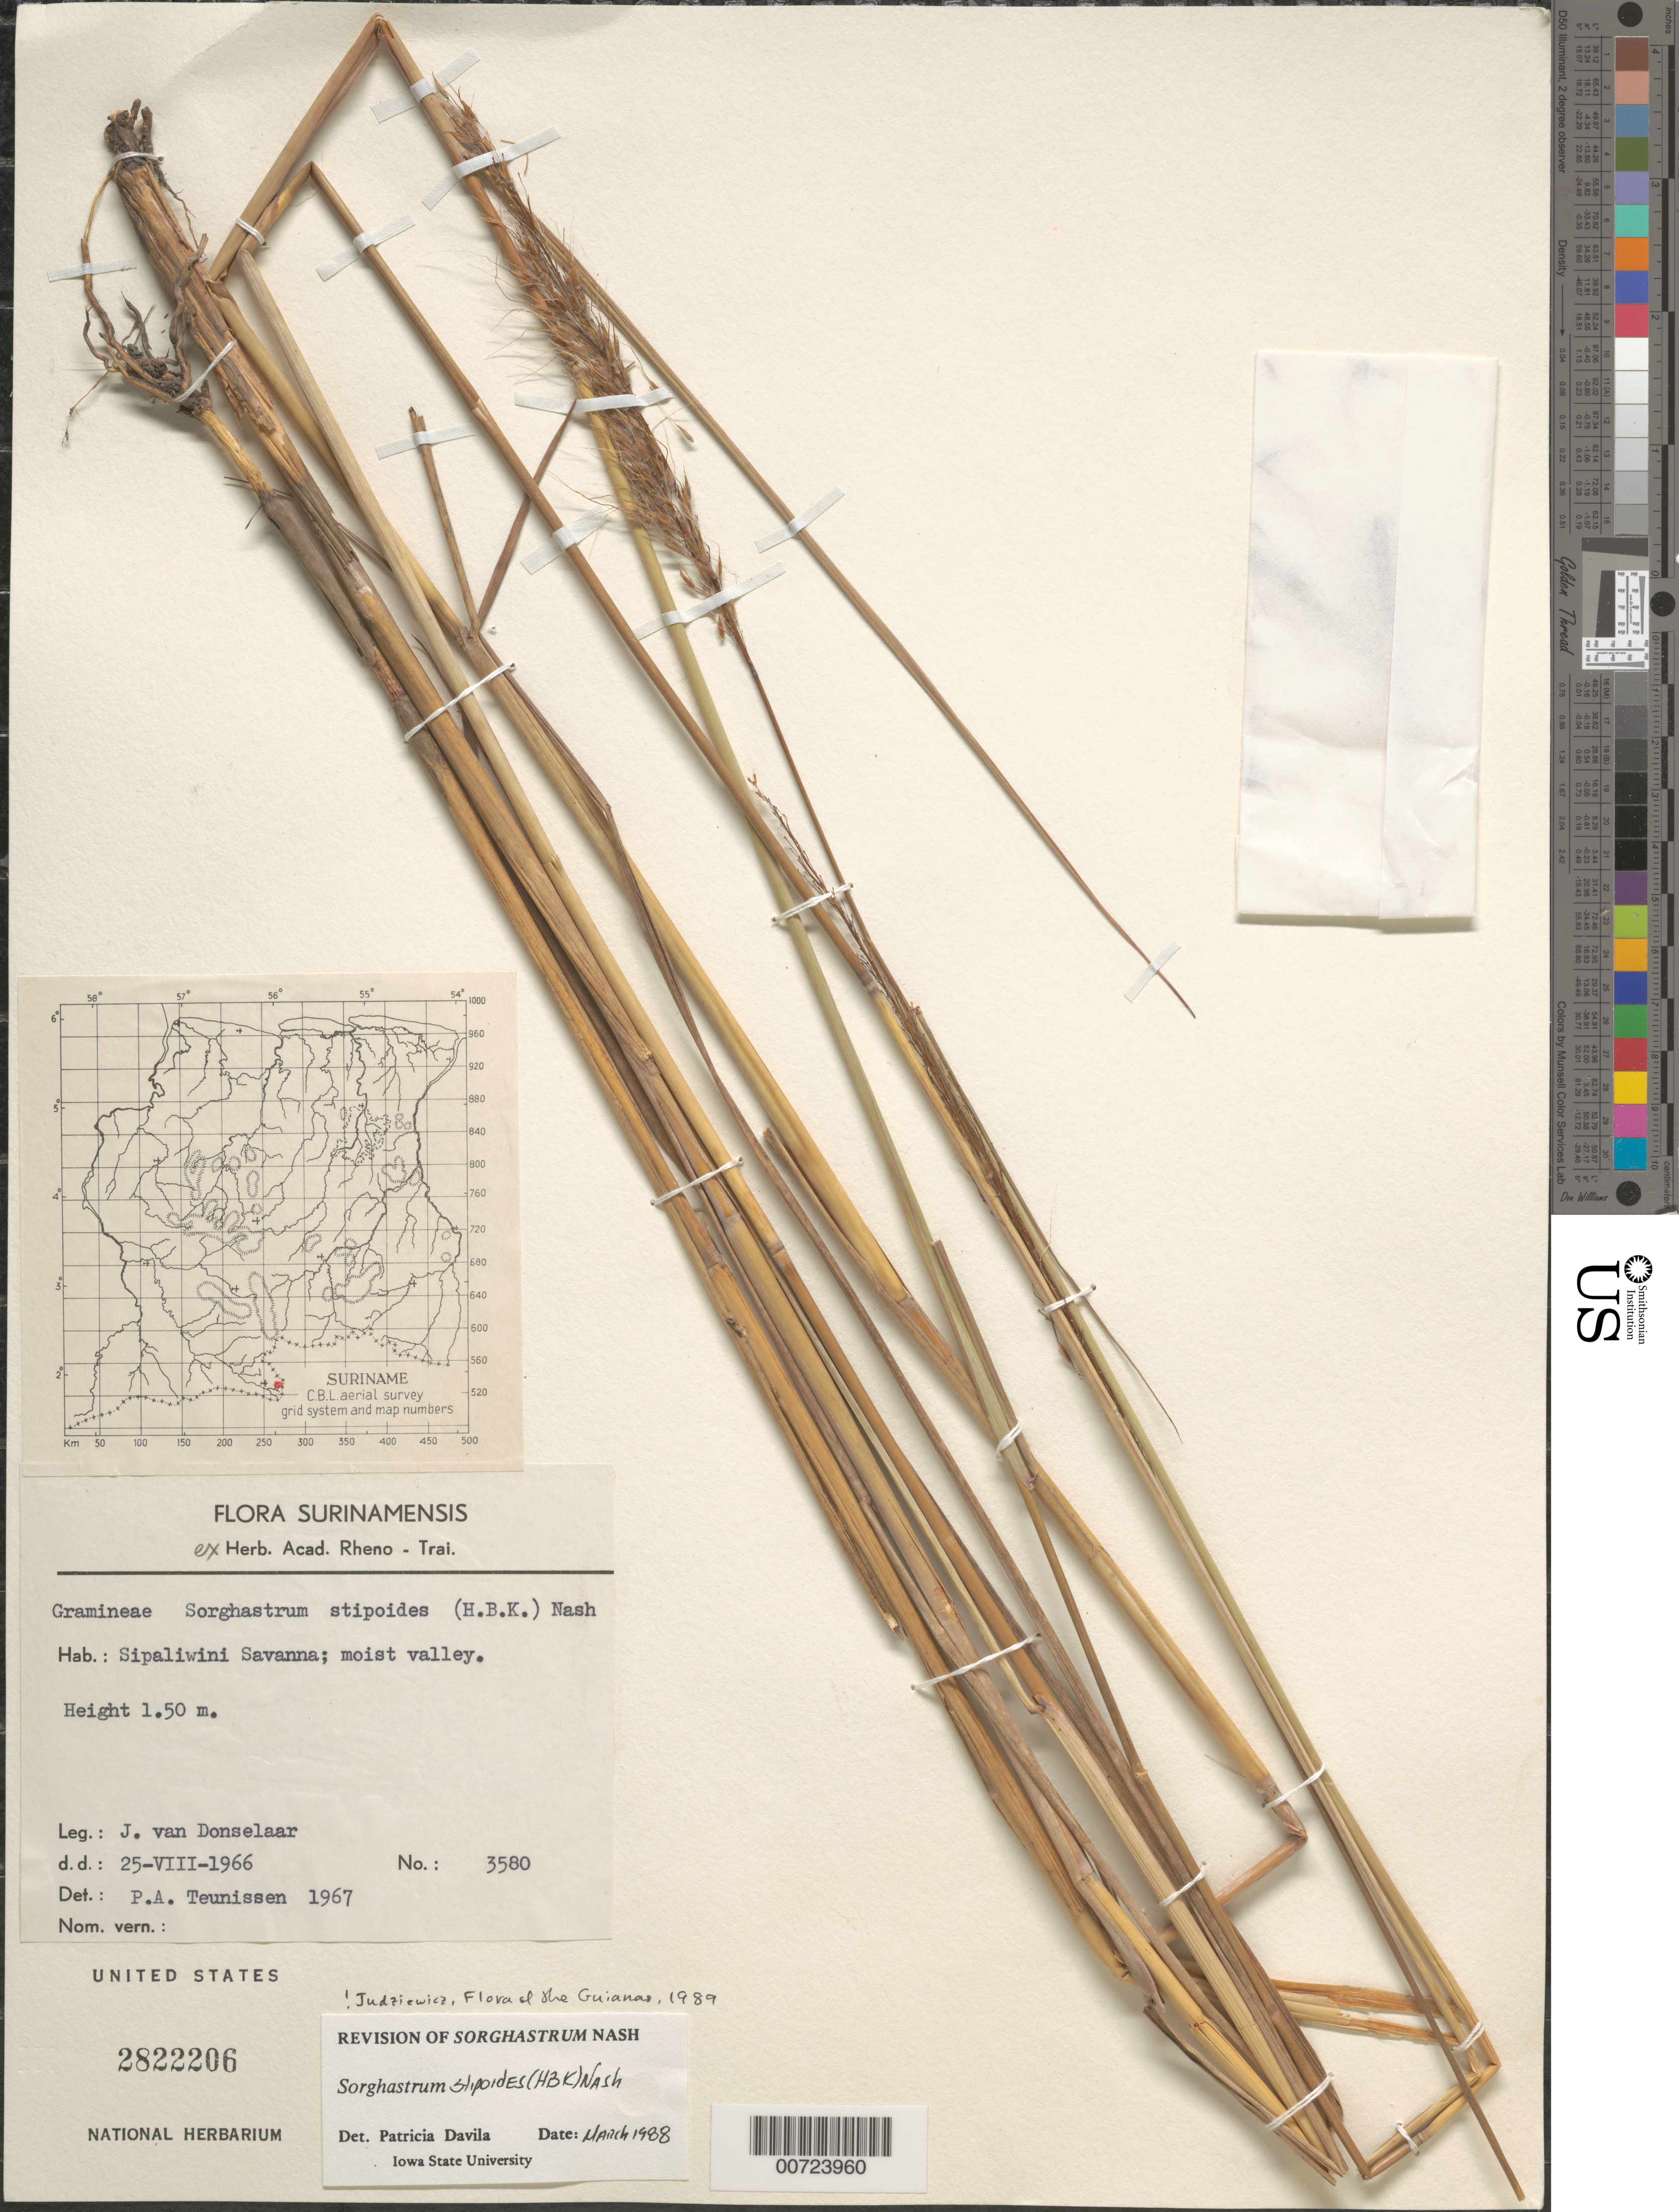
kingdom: Plantae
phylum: Tracheophyta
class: Liliopsida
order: Poales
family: Poaceae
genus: Sorghastrum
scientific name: Sorghastrum stipoides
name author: (Kunth) Nash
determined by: Judziewicz, E. J.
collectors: J. Donselaar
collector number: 3580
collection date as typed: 25-Aug-66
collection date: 1966-08-25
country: Suriname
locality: Sipaliwini Savanna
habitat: Moist valley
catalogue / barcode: US 2822206